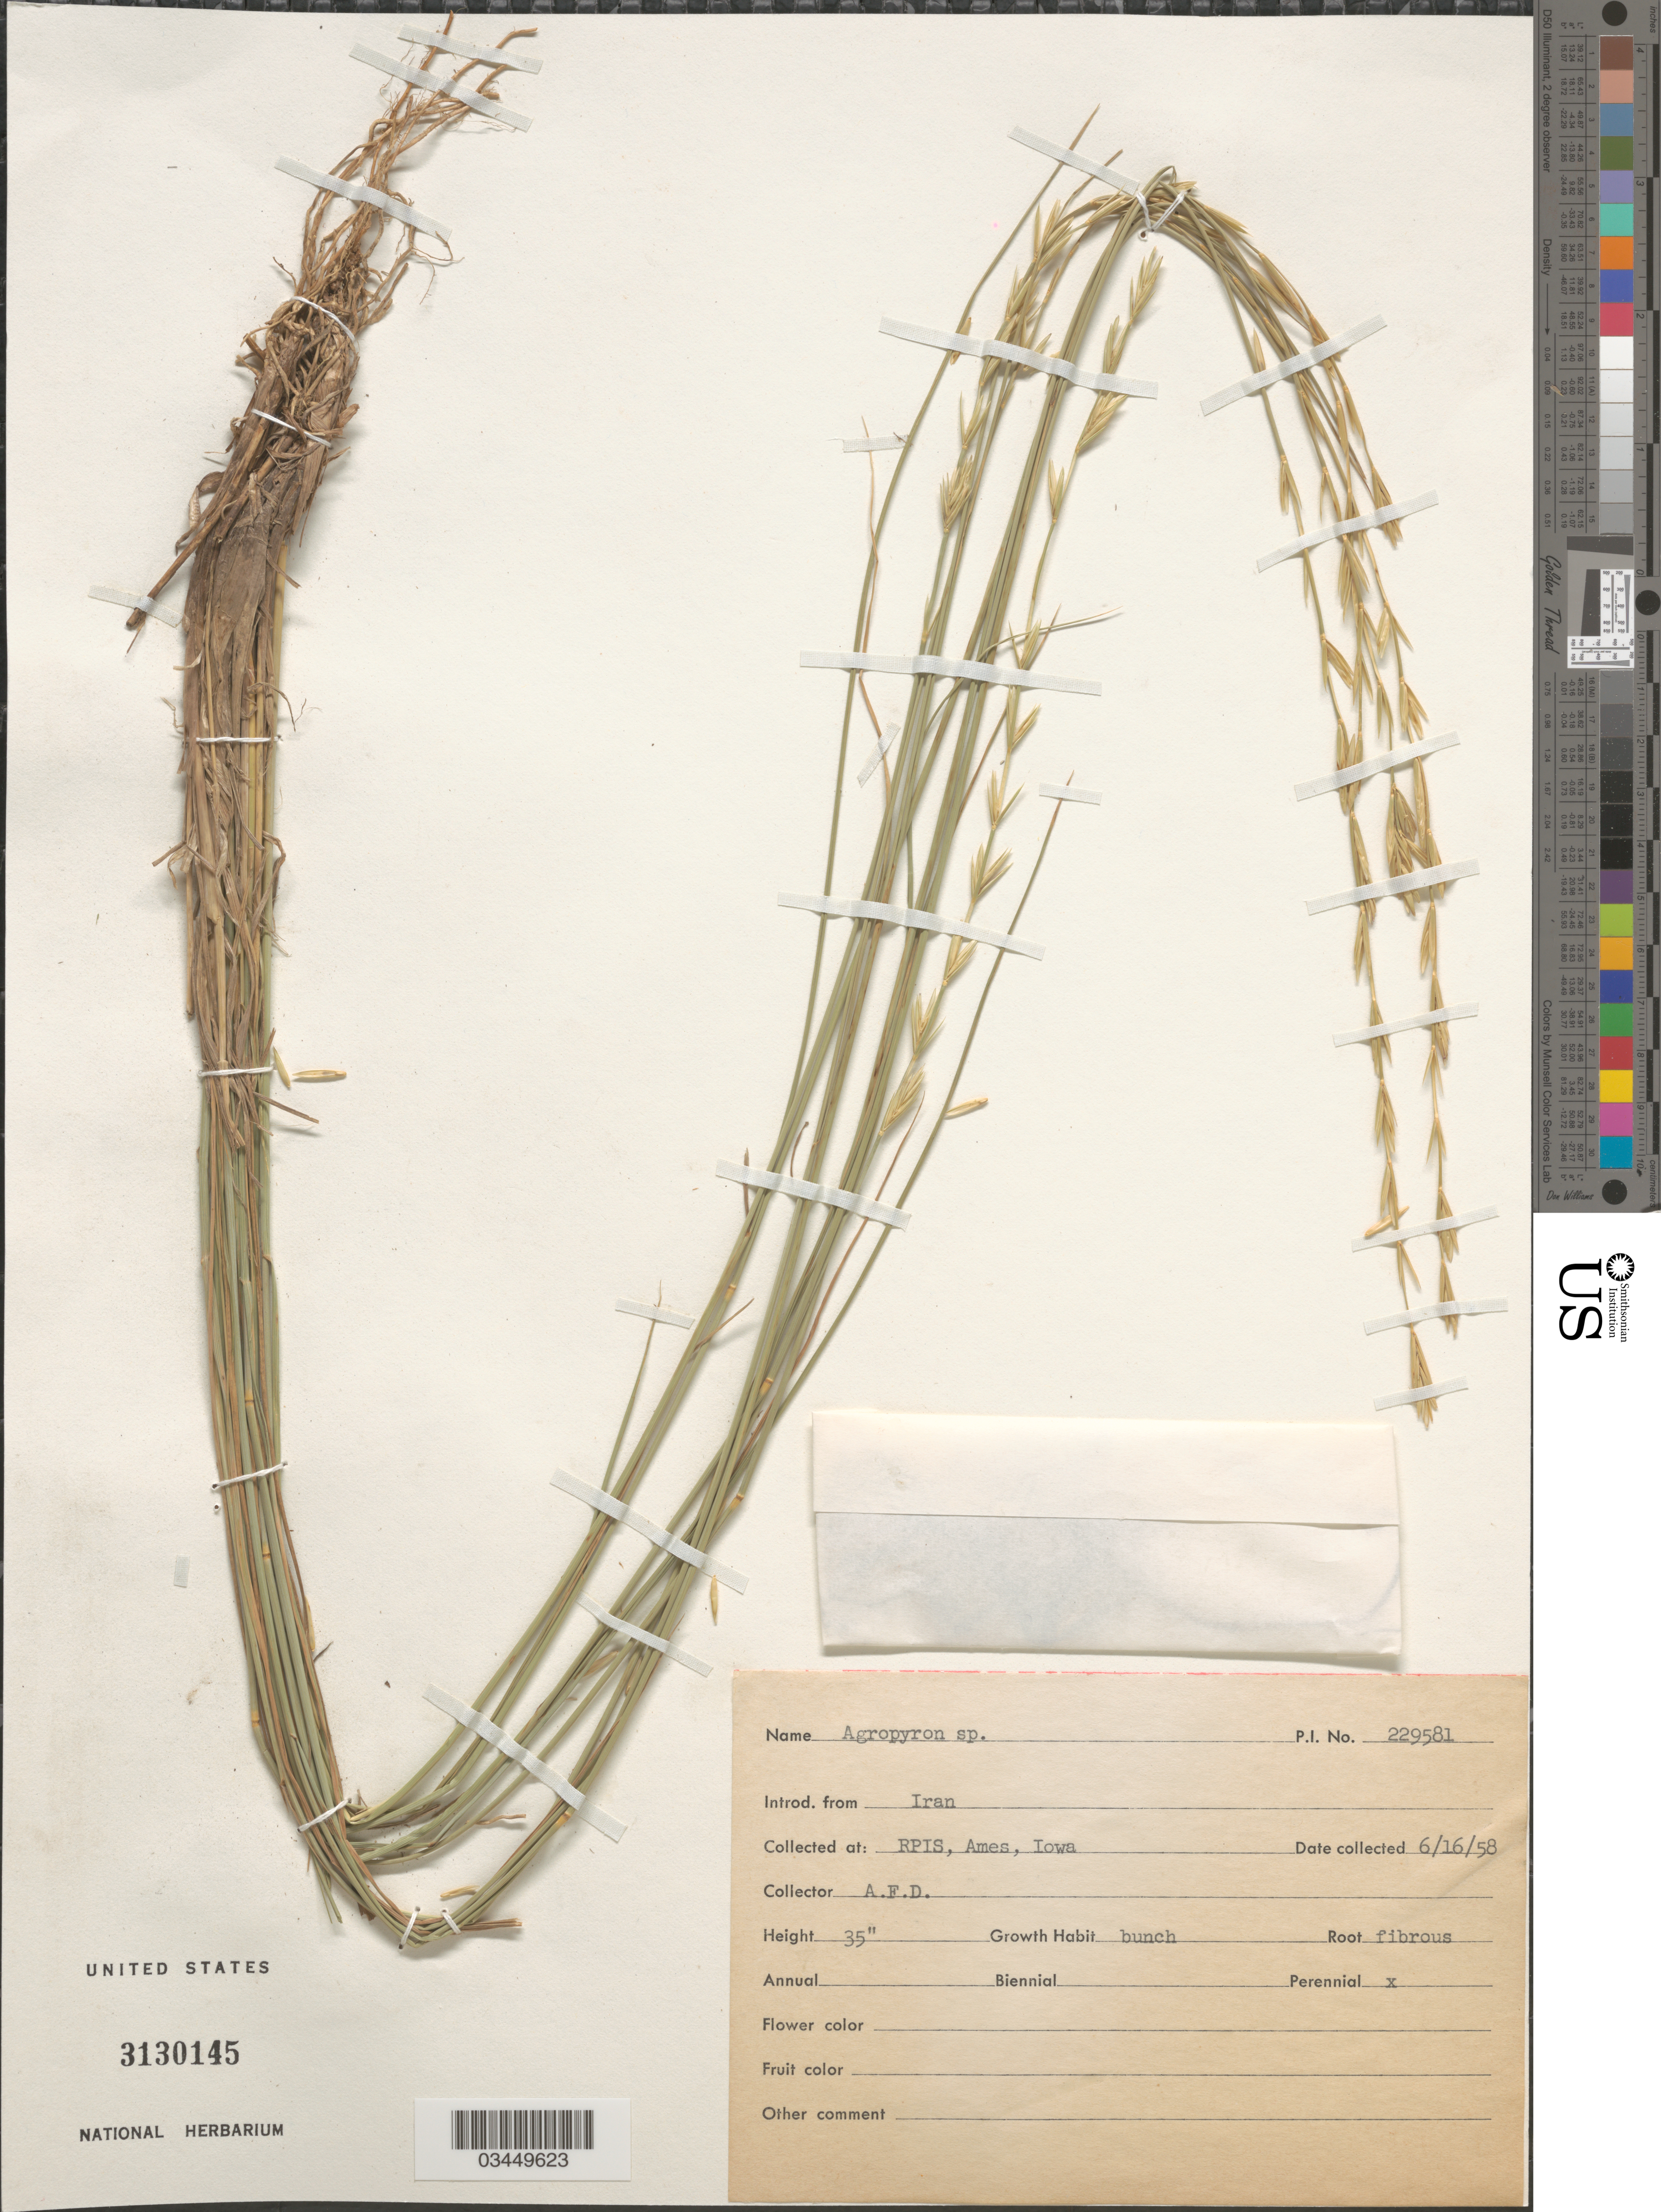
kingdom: Plantae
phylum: Tracheophyta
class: Liliopsida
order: Poales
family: Poaceae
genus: Elymus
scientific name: Elymus sp.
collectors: A. D.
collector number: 229581?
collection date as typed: Transcribed d/m/y: 16/6/58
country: United States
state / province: Iowa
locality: RPIS, Ames.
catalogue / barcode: US 3130145